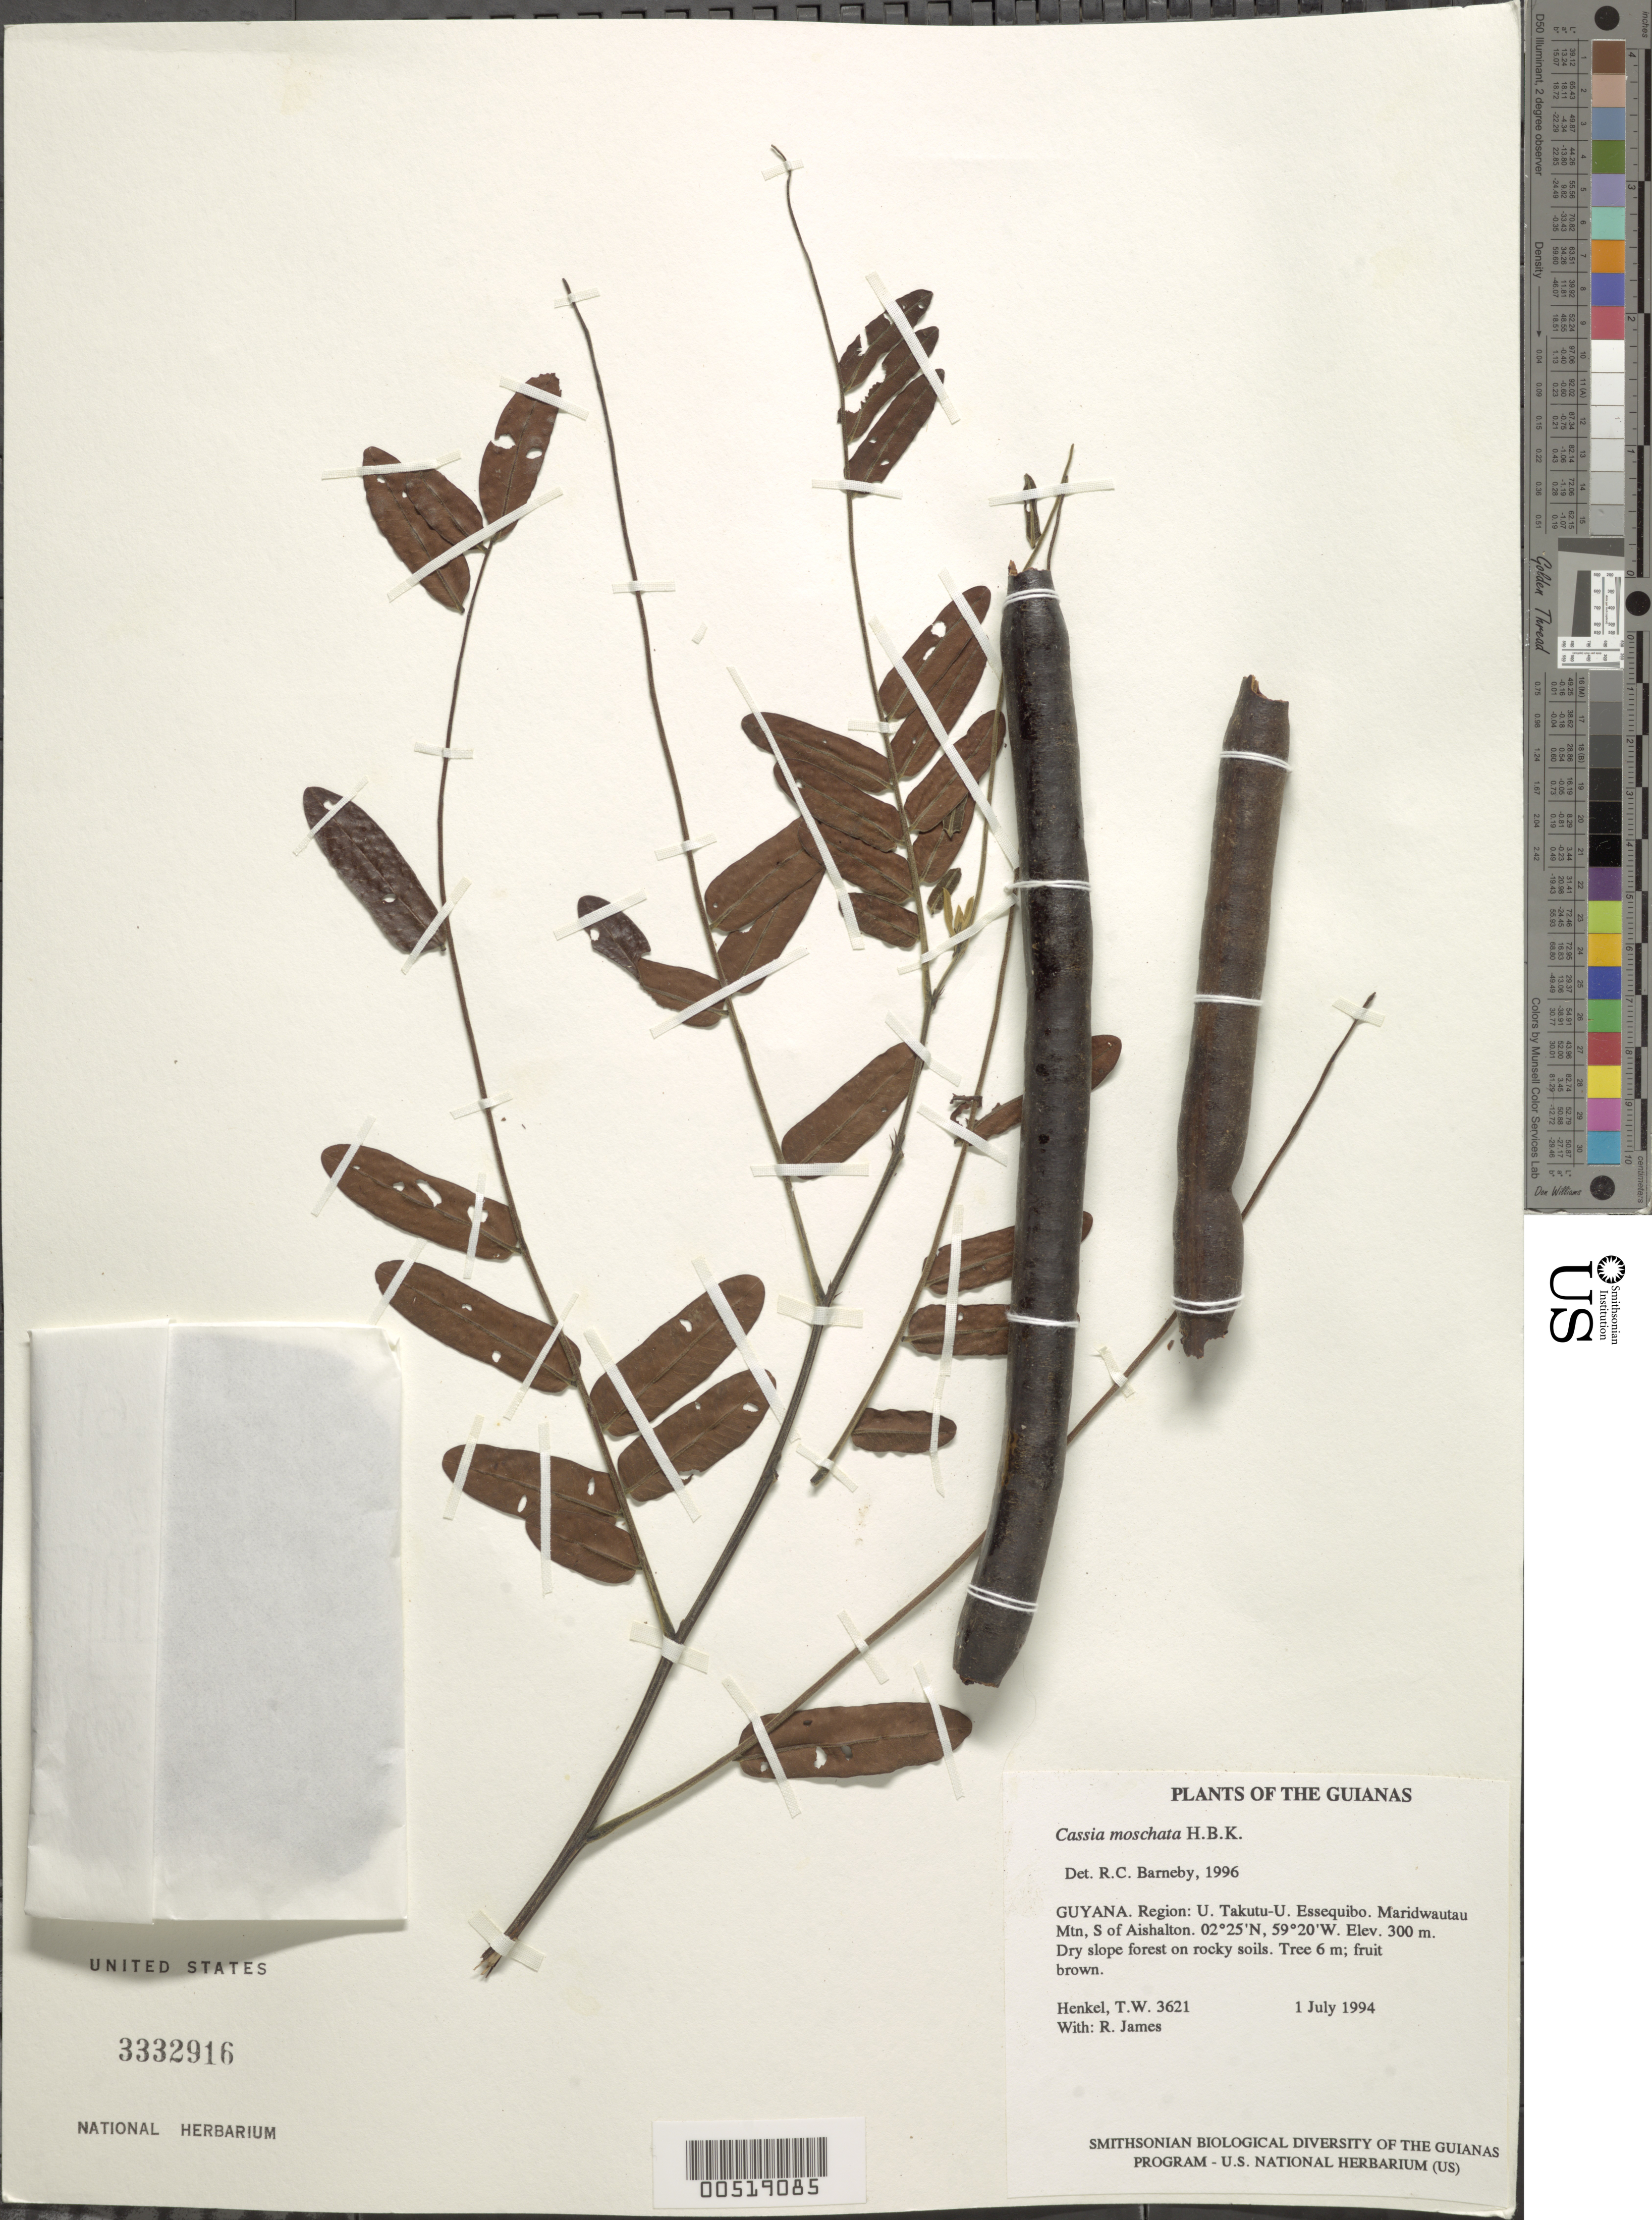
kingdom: Plantae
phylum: Tracheophyta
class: Magnoliopsida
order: Fabales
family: Fabaceae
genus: Cassia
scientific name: Cassia moschata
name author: Kunth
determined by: Barneby, Rupert C., (NY)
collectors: T. Henkel & R. James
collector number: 3621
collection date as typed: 1 January 1994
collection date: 1994-01-01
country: Guyana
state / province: U. Takutu-U. Essequibo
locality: Maridwautau Mtn, S of Aishalton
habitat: Dry slope forest on rocky soils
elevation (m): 300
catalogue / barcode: US 3332916